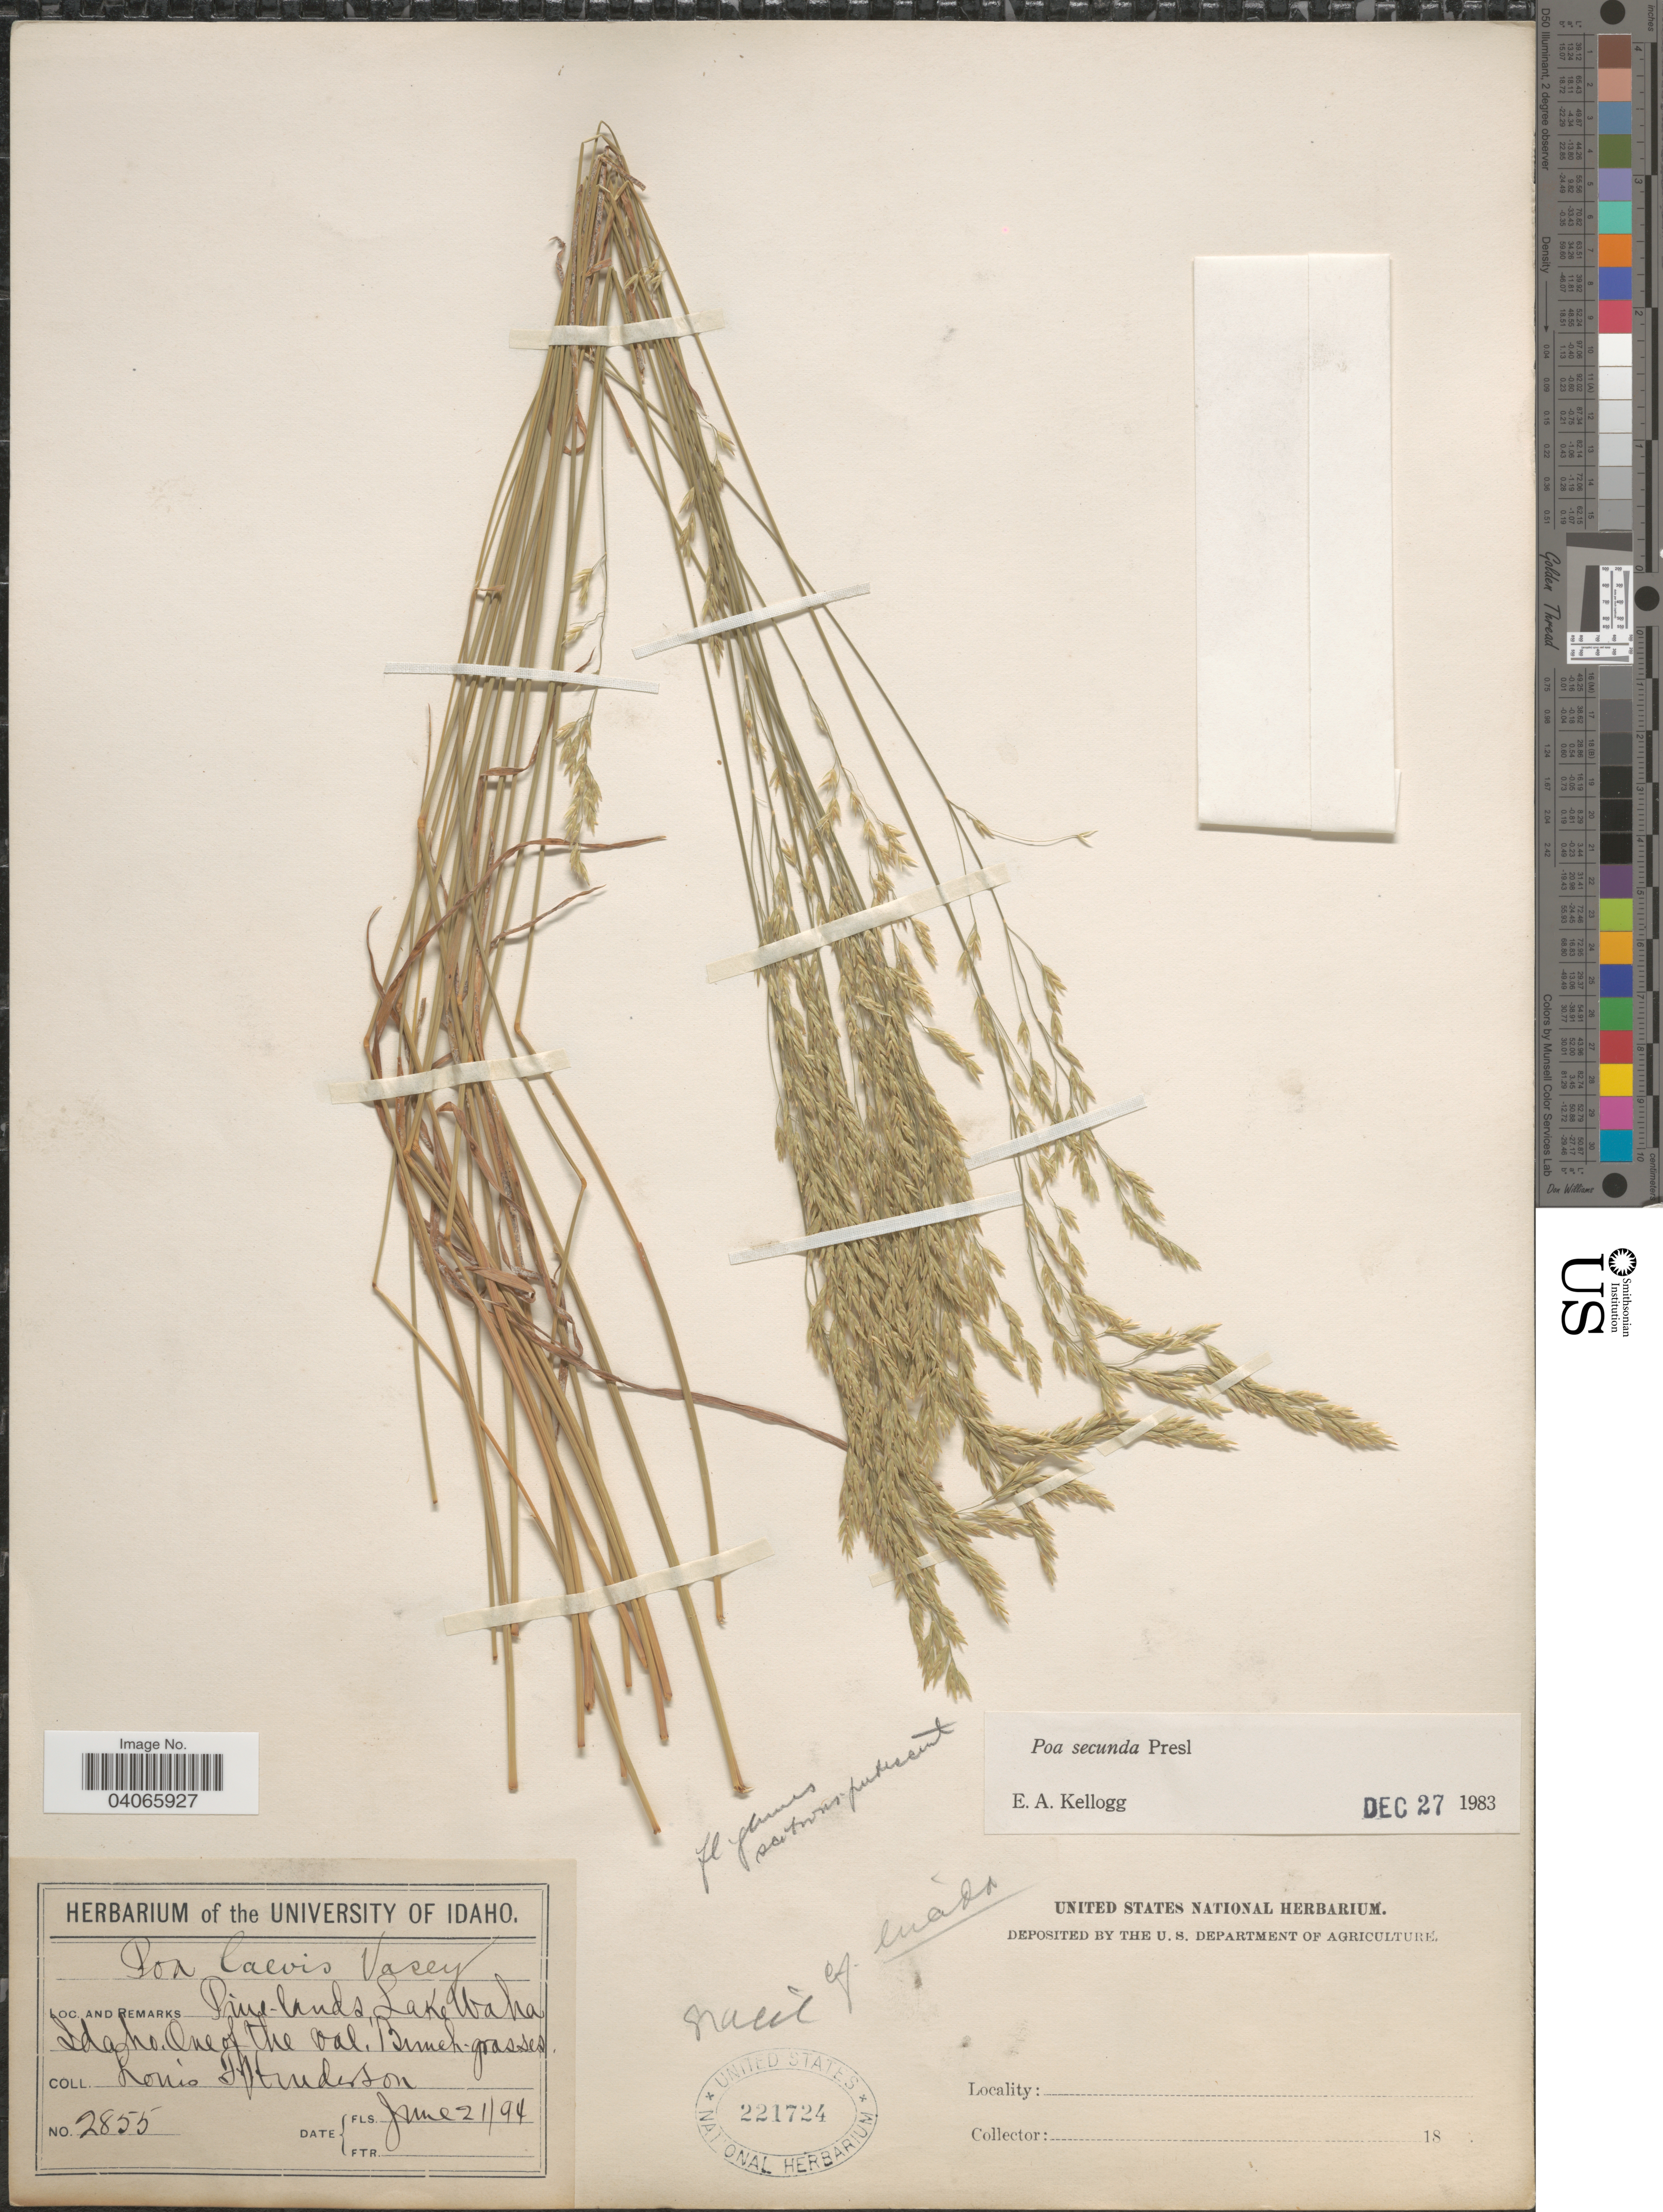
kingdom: Plantae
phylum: Tracheophyta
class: Liliopsida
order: Poales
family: Poaceae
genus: Poa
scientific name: Poa secunda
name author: J. Presl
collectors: L. Henderson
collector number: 2855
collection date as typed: Transcribed d/m/y: 21/6/94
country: United States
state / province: Idaho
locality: Pine-lands, Lake Waha.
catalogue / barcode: US 221724